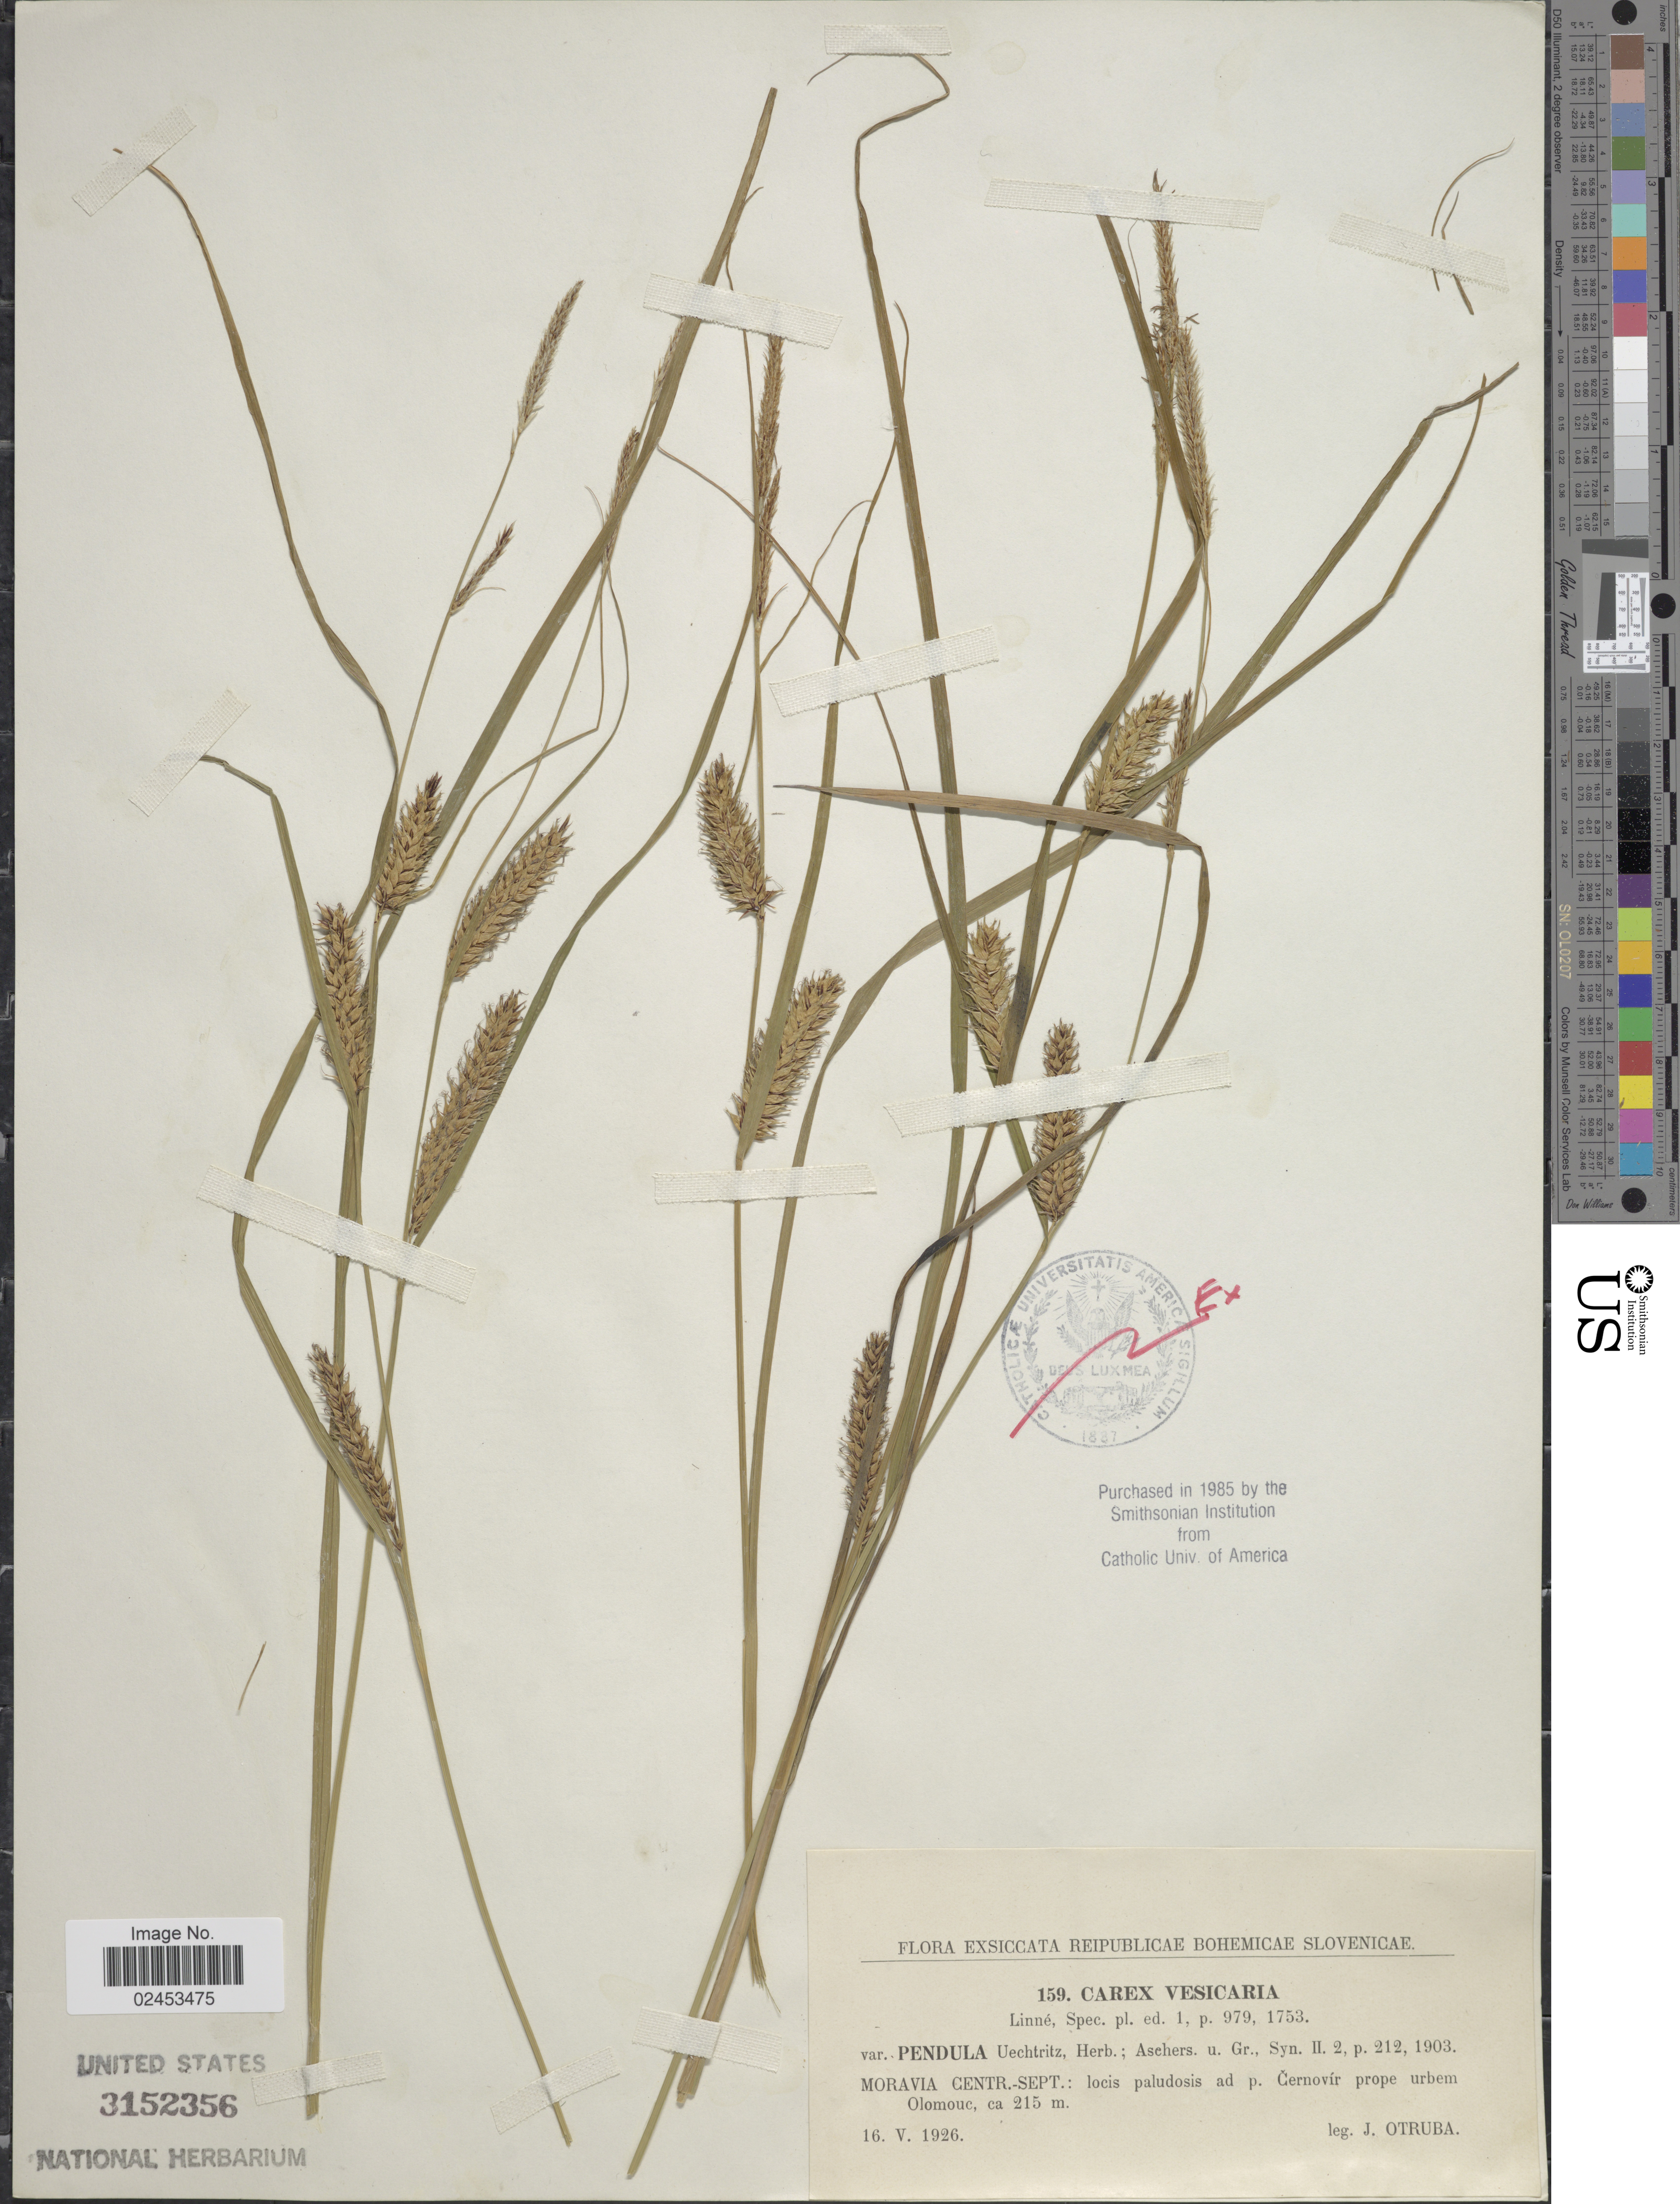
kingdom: Plantae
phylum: Tracheophyta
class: Liliopsida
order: Poales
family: Cyperaceae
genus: Carex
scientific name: Carex vesicaria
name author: L.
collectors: J. Otruba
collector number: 159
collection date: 1926-05-16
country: Czechia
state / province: Olomouc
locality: Moravia Centr.-Sept.: locis paludosis ad p. Cernovír prope urbem Olomouc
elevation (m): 215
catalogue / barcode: US 3152356